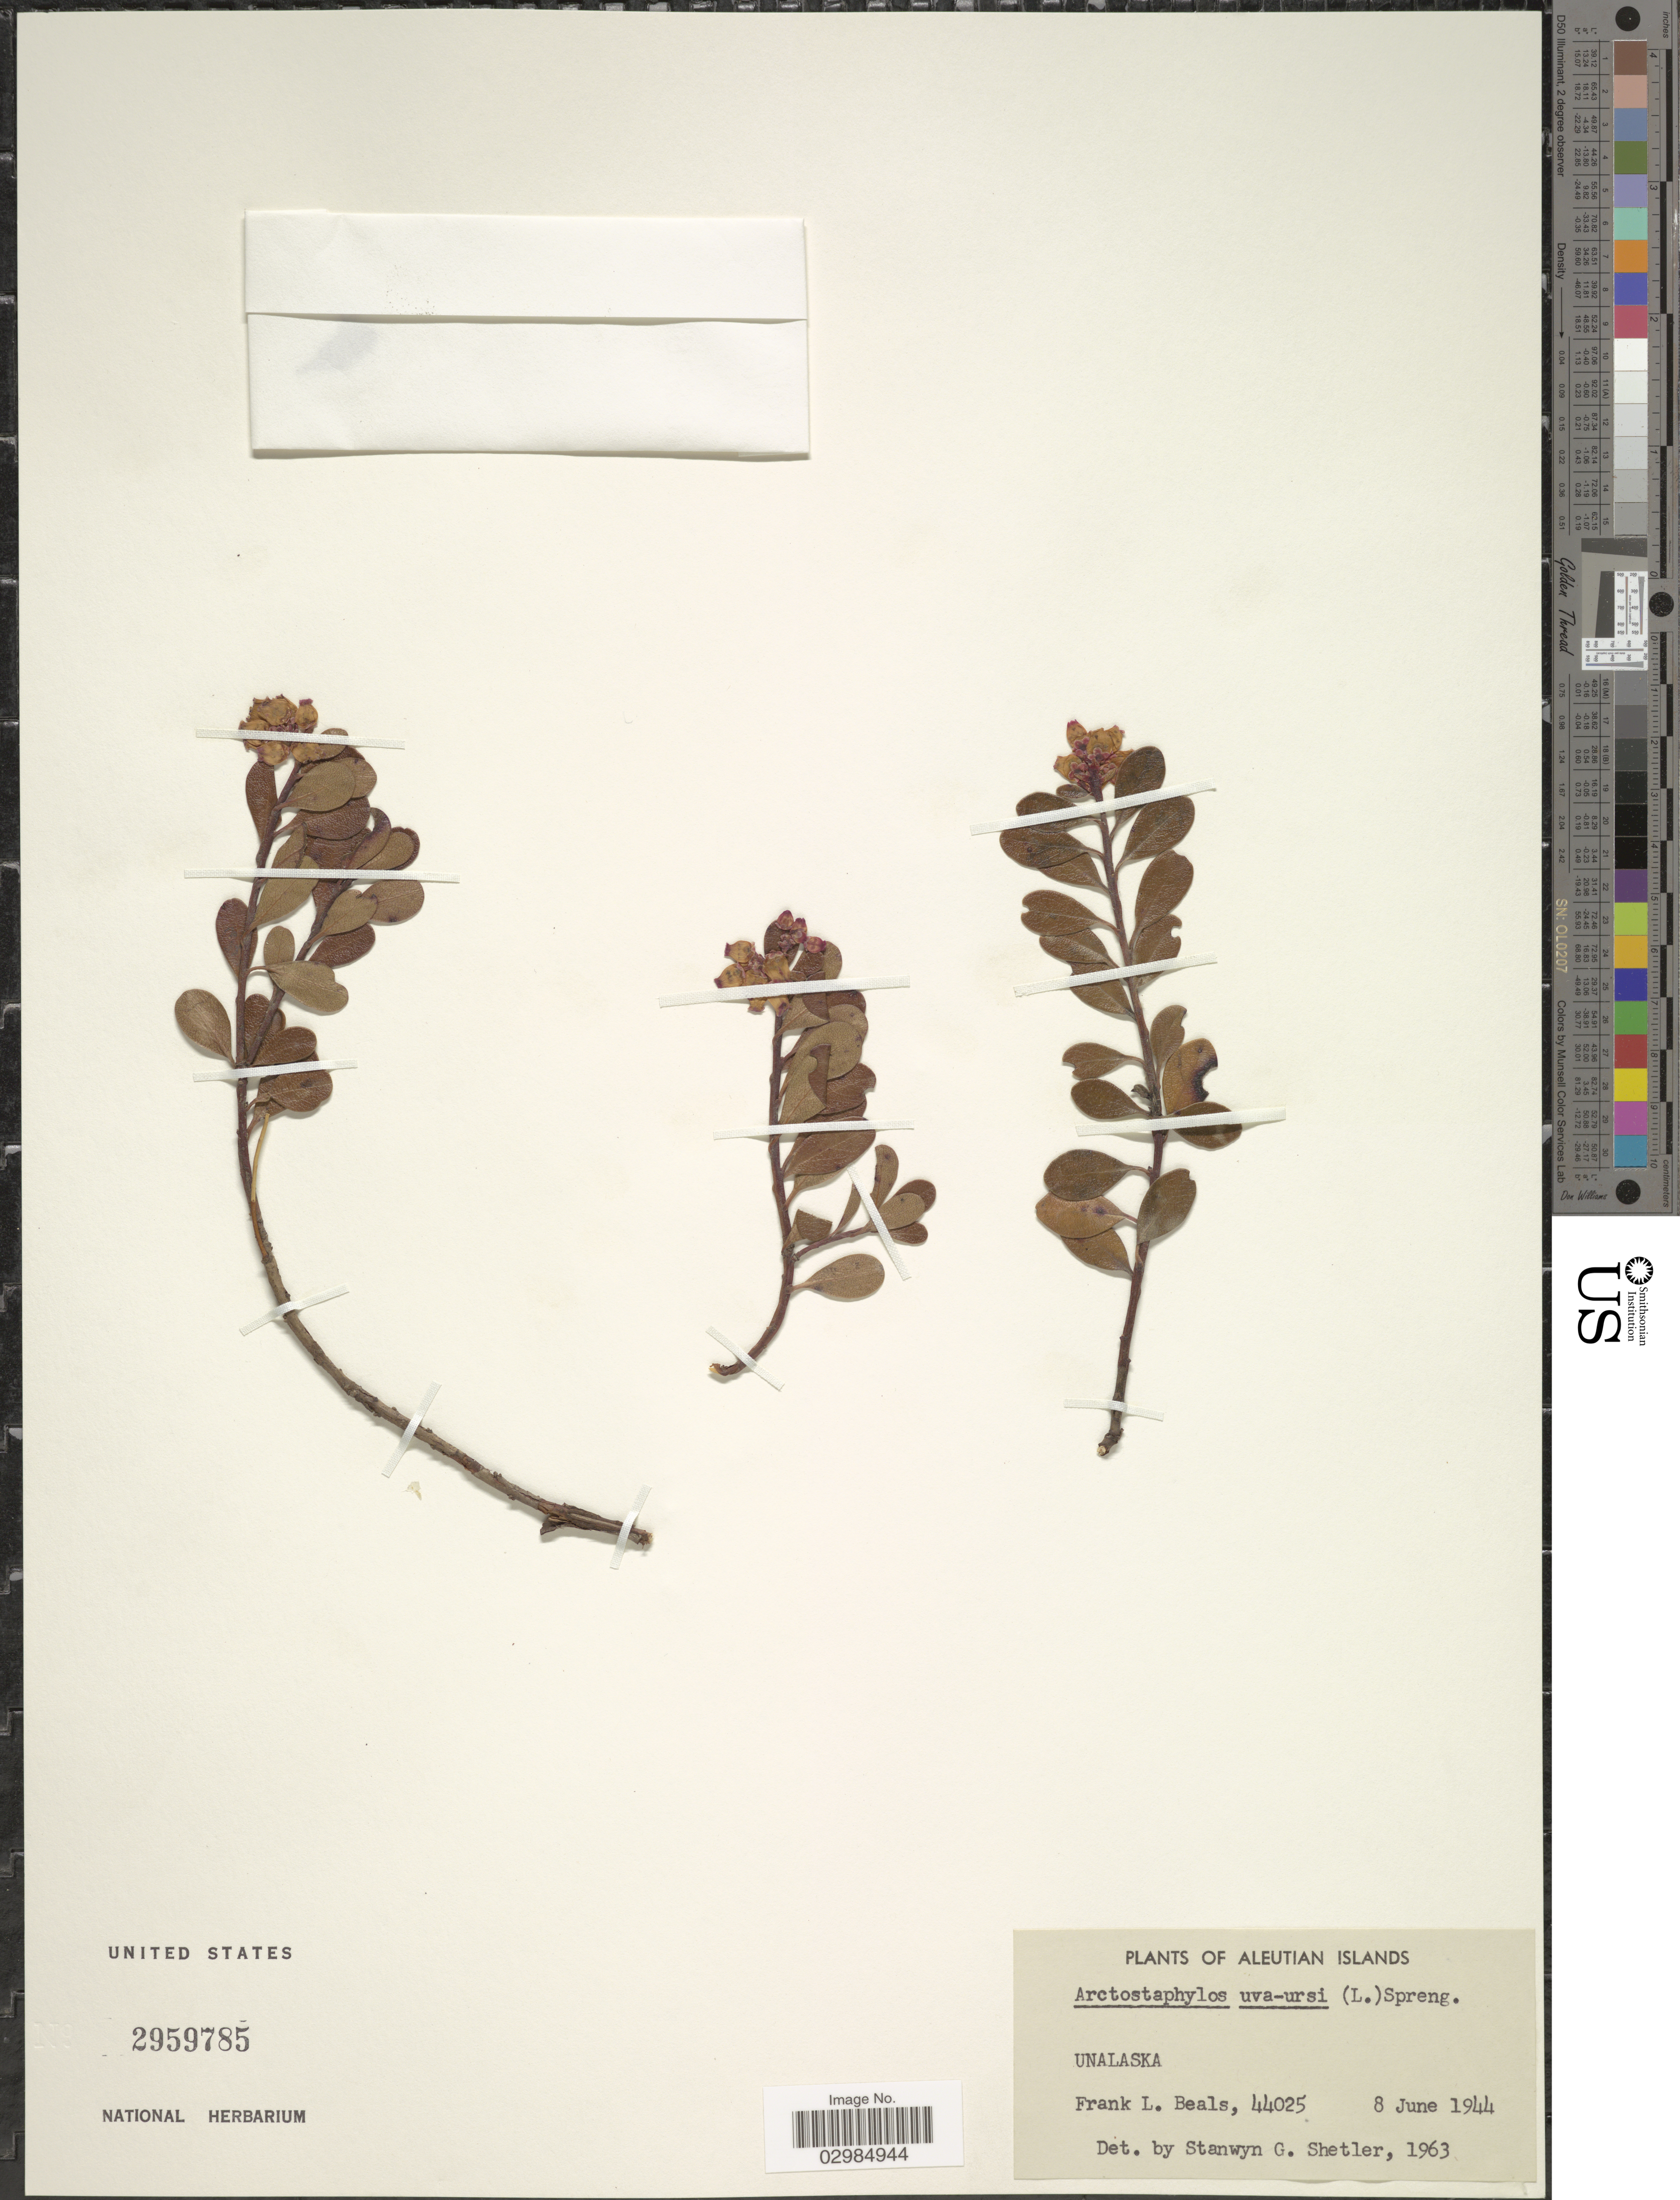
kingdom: Plantae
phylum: Tracheophyta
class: Magnoliopsida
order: Ericales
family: Ericaceae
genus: Arctostaphylos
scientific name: Arctostaphylos uva-ursi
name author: (L.) Spreng.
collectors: F. Beals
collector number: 44025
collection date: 1944-06-08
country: United States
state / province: Alaska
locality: Aleutian Islands. Unalaska.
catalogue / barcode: US 2959785